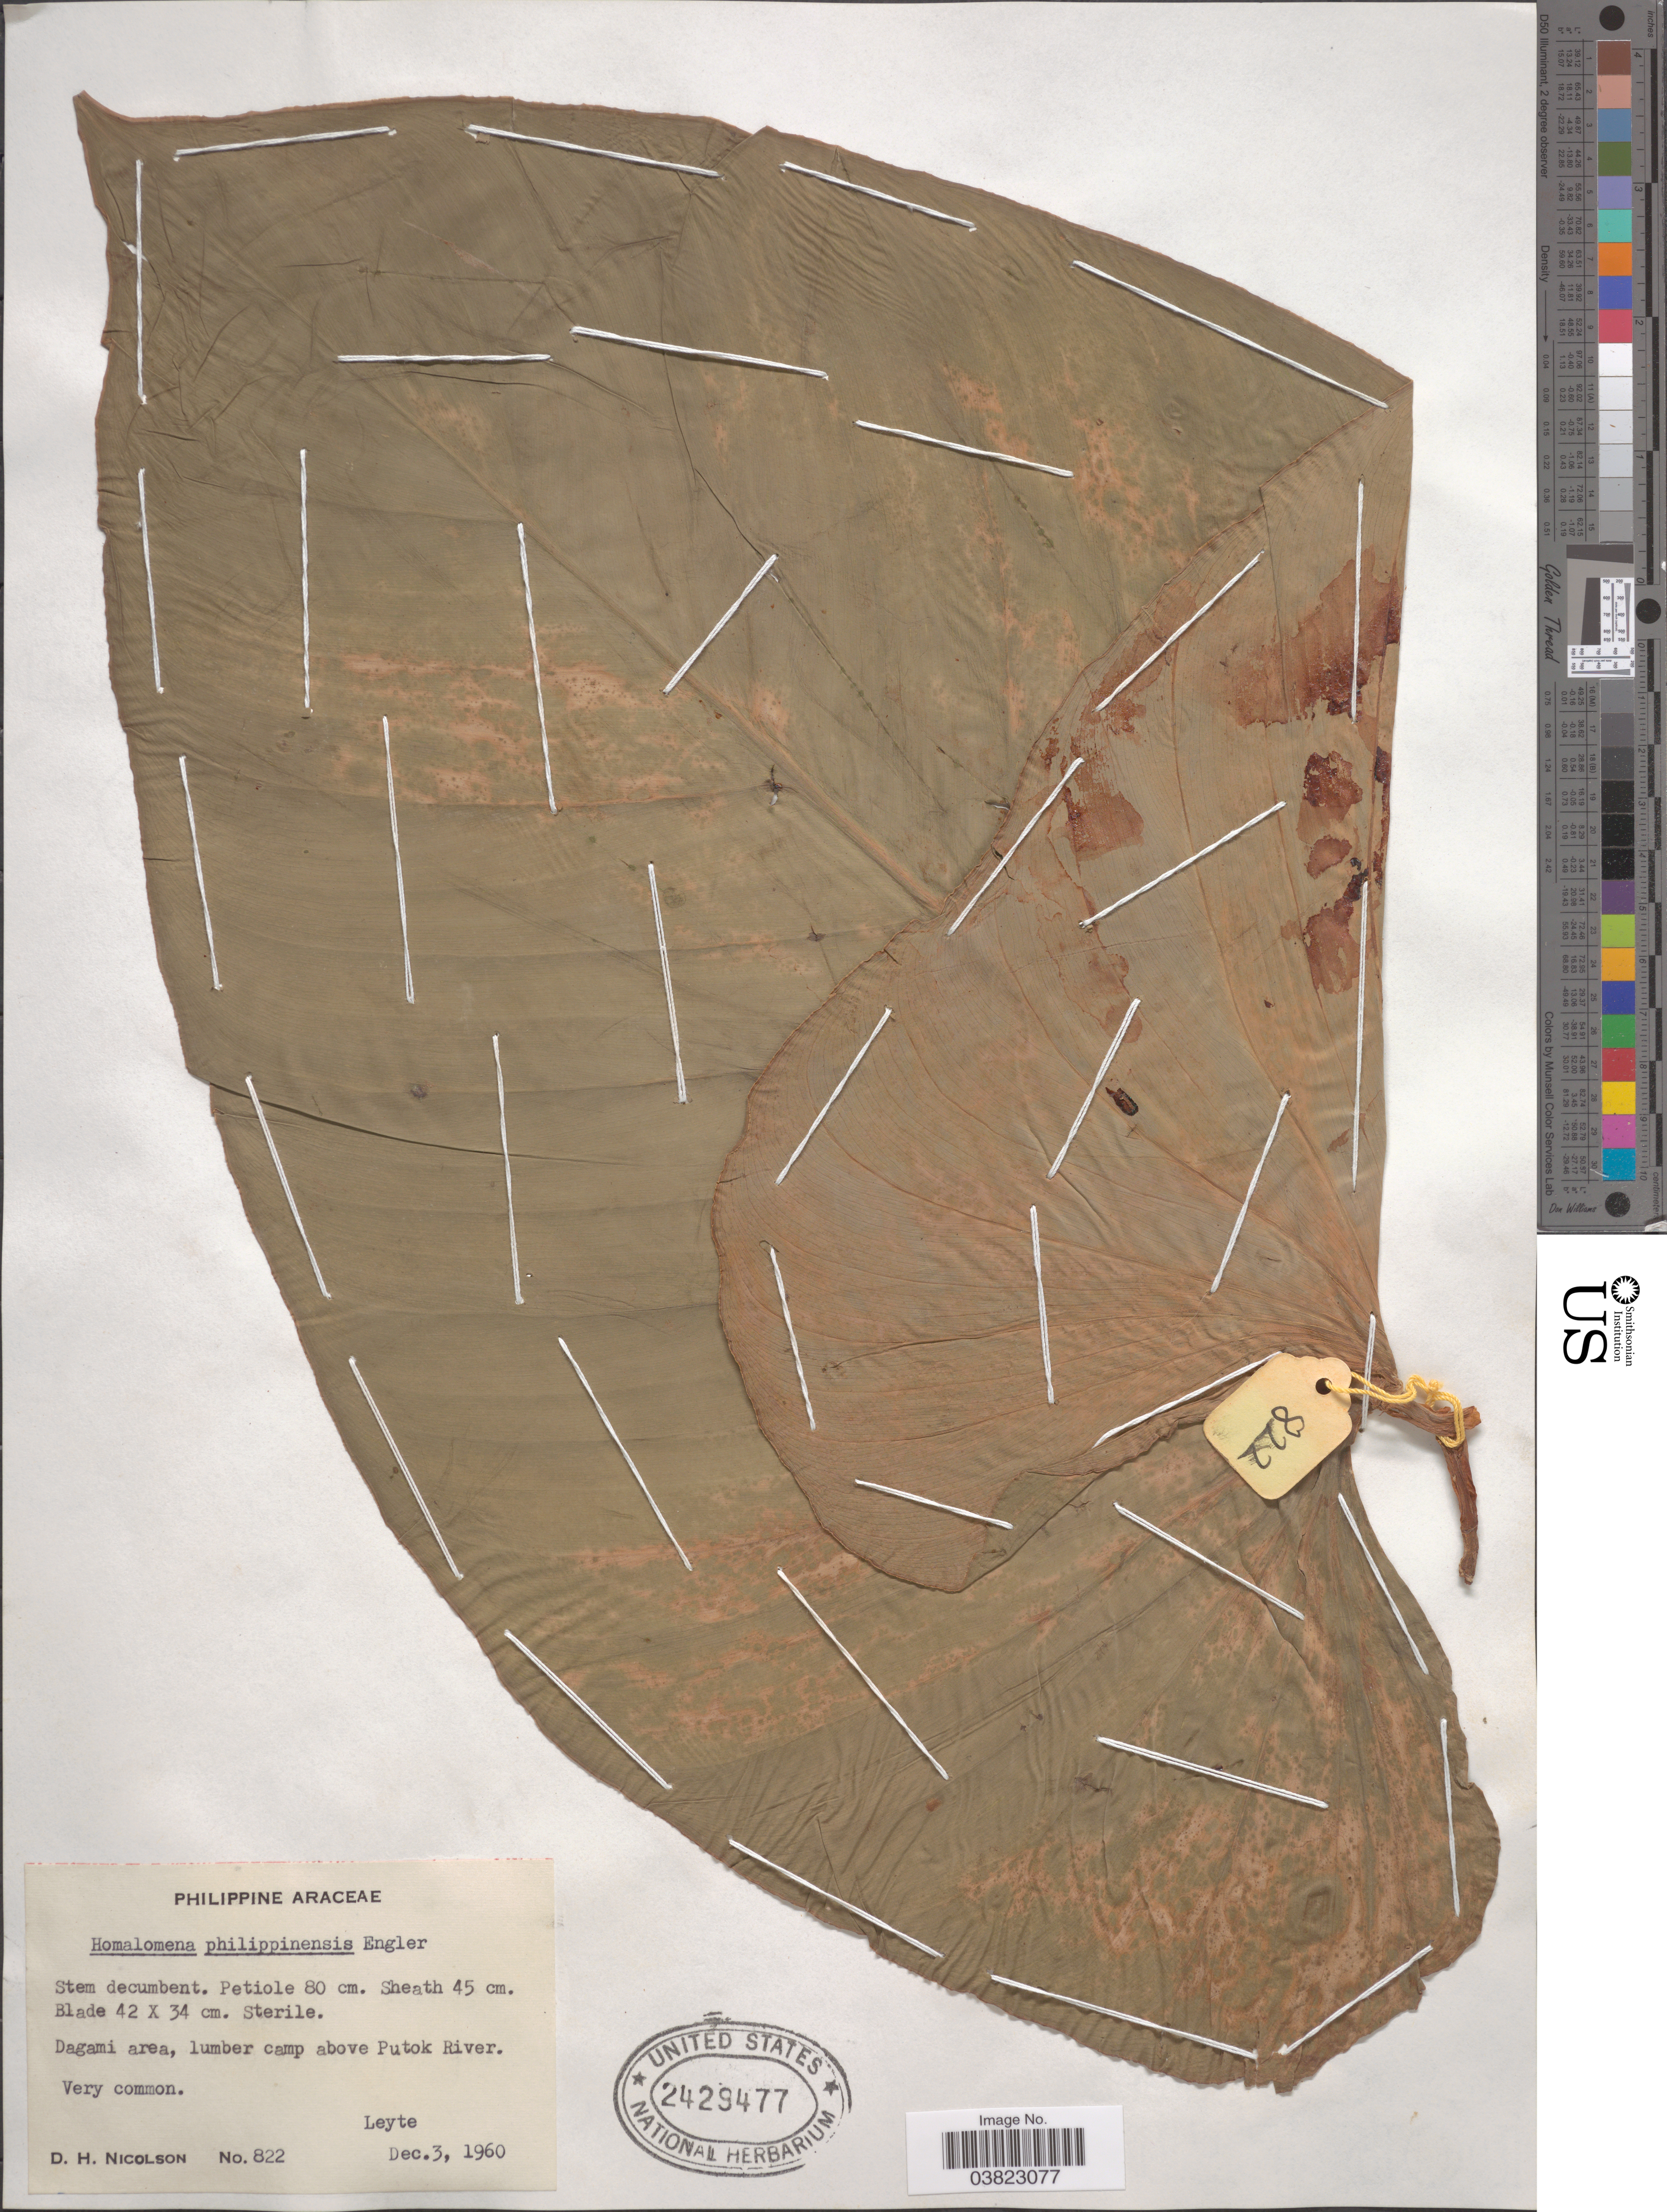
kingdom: Plantae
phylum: Tracheophyta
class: Liliopsida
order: Alismatales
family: Araceae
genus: Homalomena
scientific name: Homalomena philippinensis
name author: Engl.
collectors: D. H. Nicolson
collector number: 822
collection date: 1960-12-03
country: Philippines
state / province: Eastern Visayas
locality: Dagami area, lumber camp above Putok River. Leyte.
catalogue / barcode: US 2429477